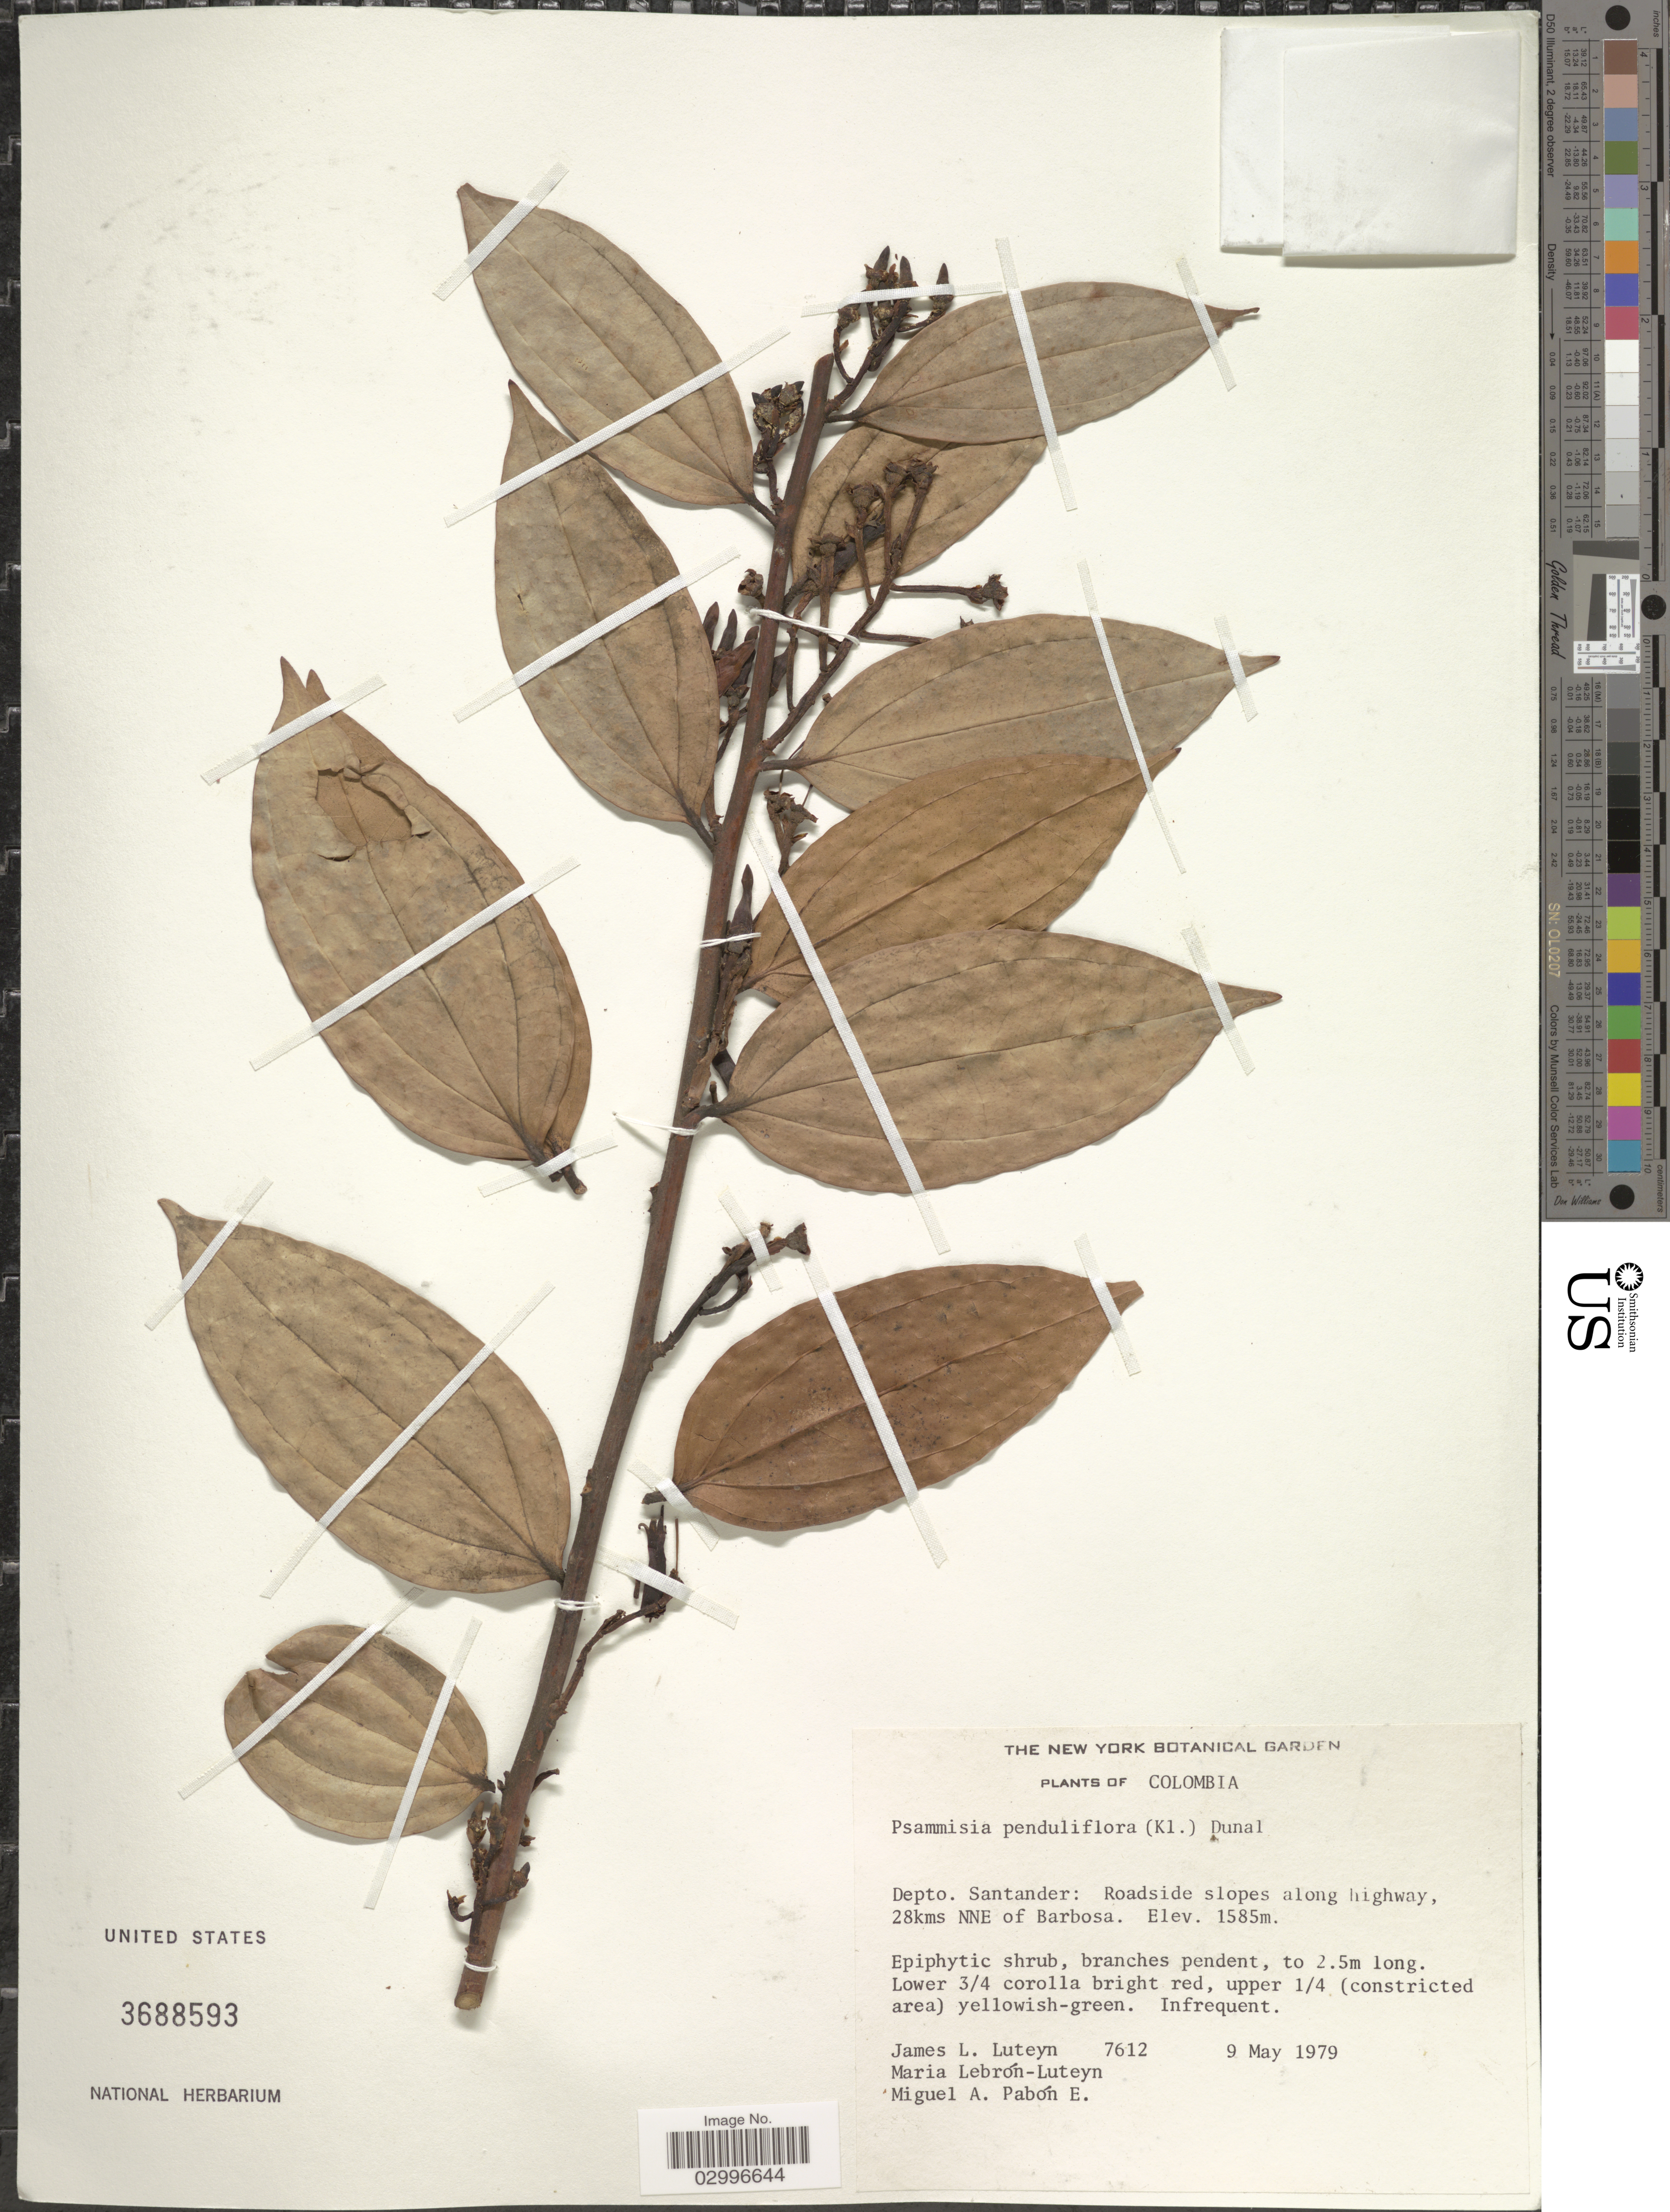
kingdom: Plantae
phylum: Tracheophyta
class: Magnoliopsida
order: Ericales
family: Ericaceae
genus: Psammisia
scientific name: Psammisia penduliflora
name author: (Dunal) Klotzsch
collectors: J. L. Luteyn, M. L. Lebrón-Luteyn & M. A. Pabon E.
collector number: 7612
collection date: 1979-05-09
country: Colombia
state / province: Santander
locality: Depto. Santander: Roadside slopes along highway, 28kms NNE of Barbosa.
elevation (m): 1585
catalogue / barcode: US 3688593